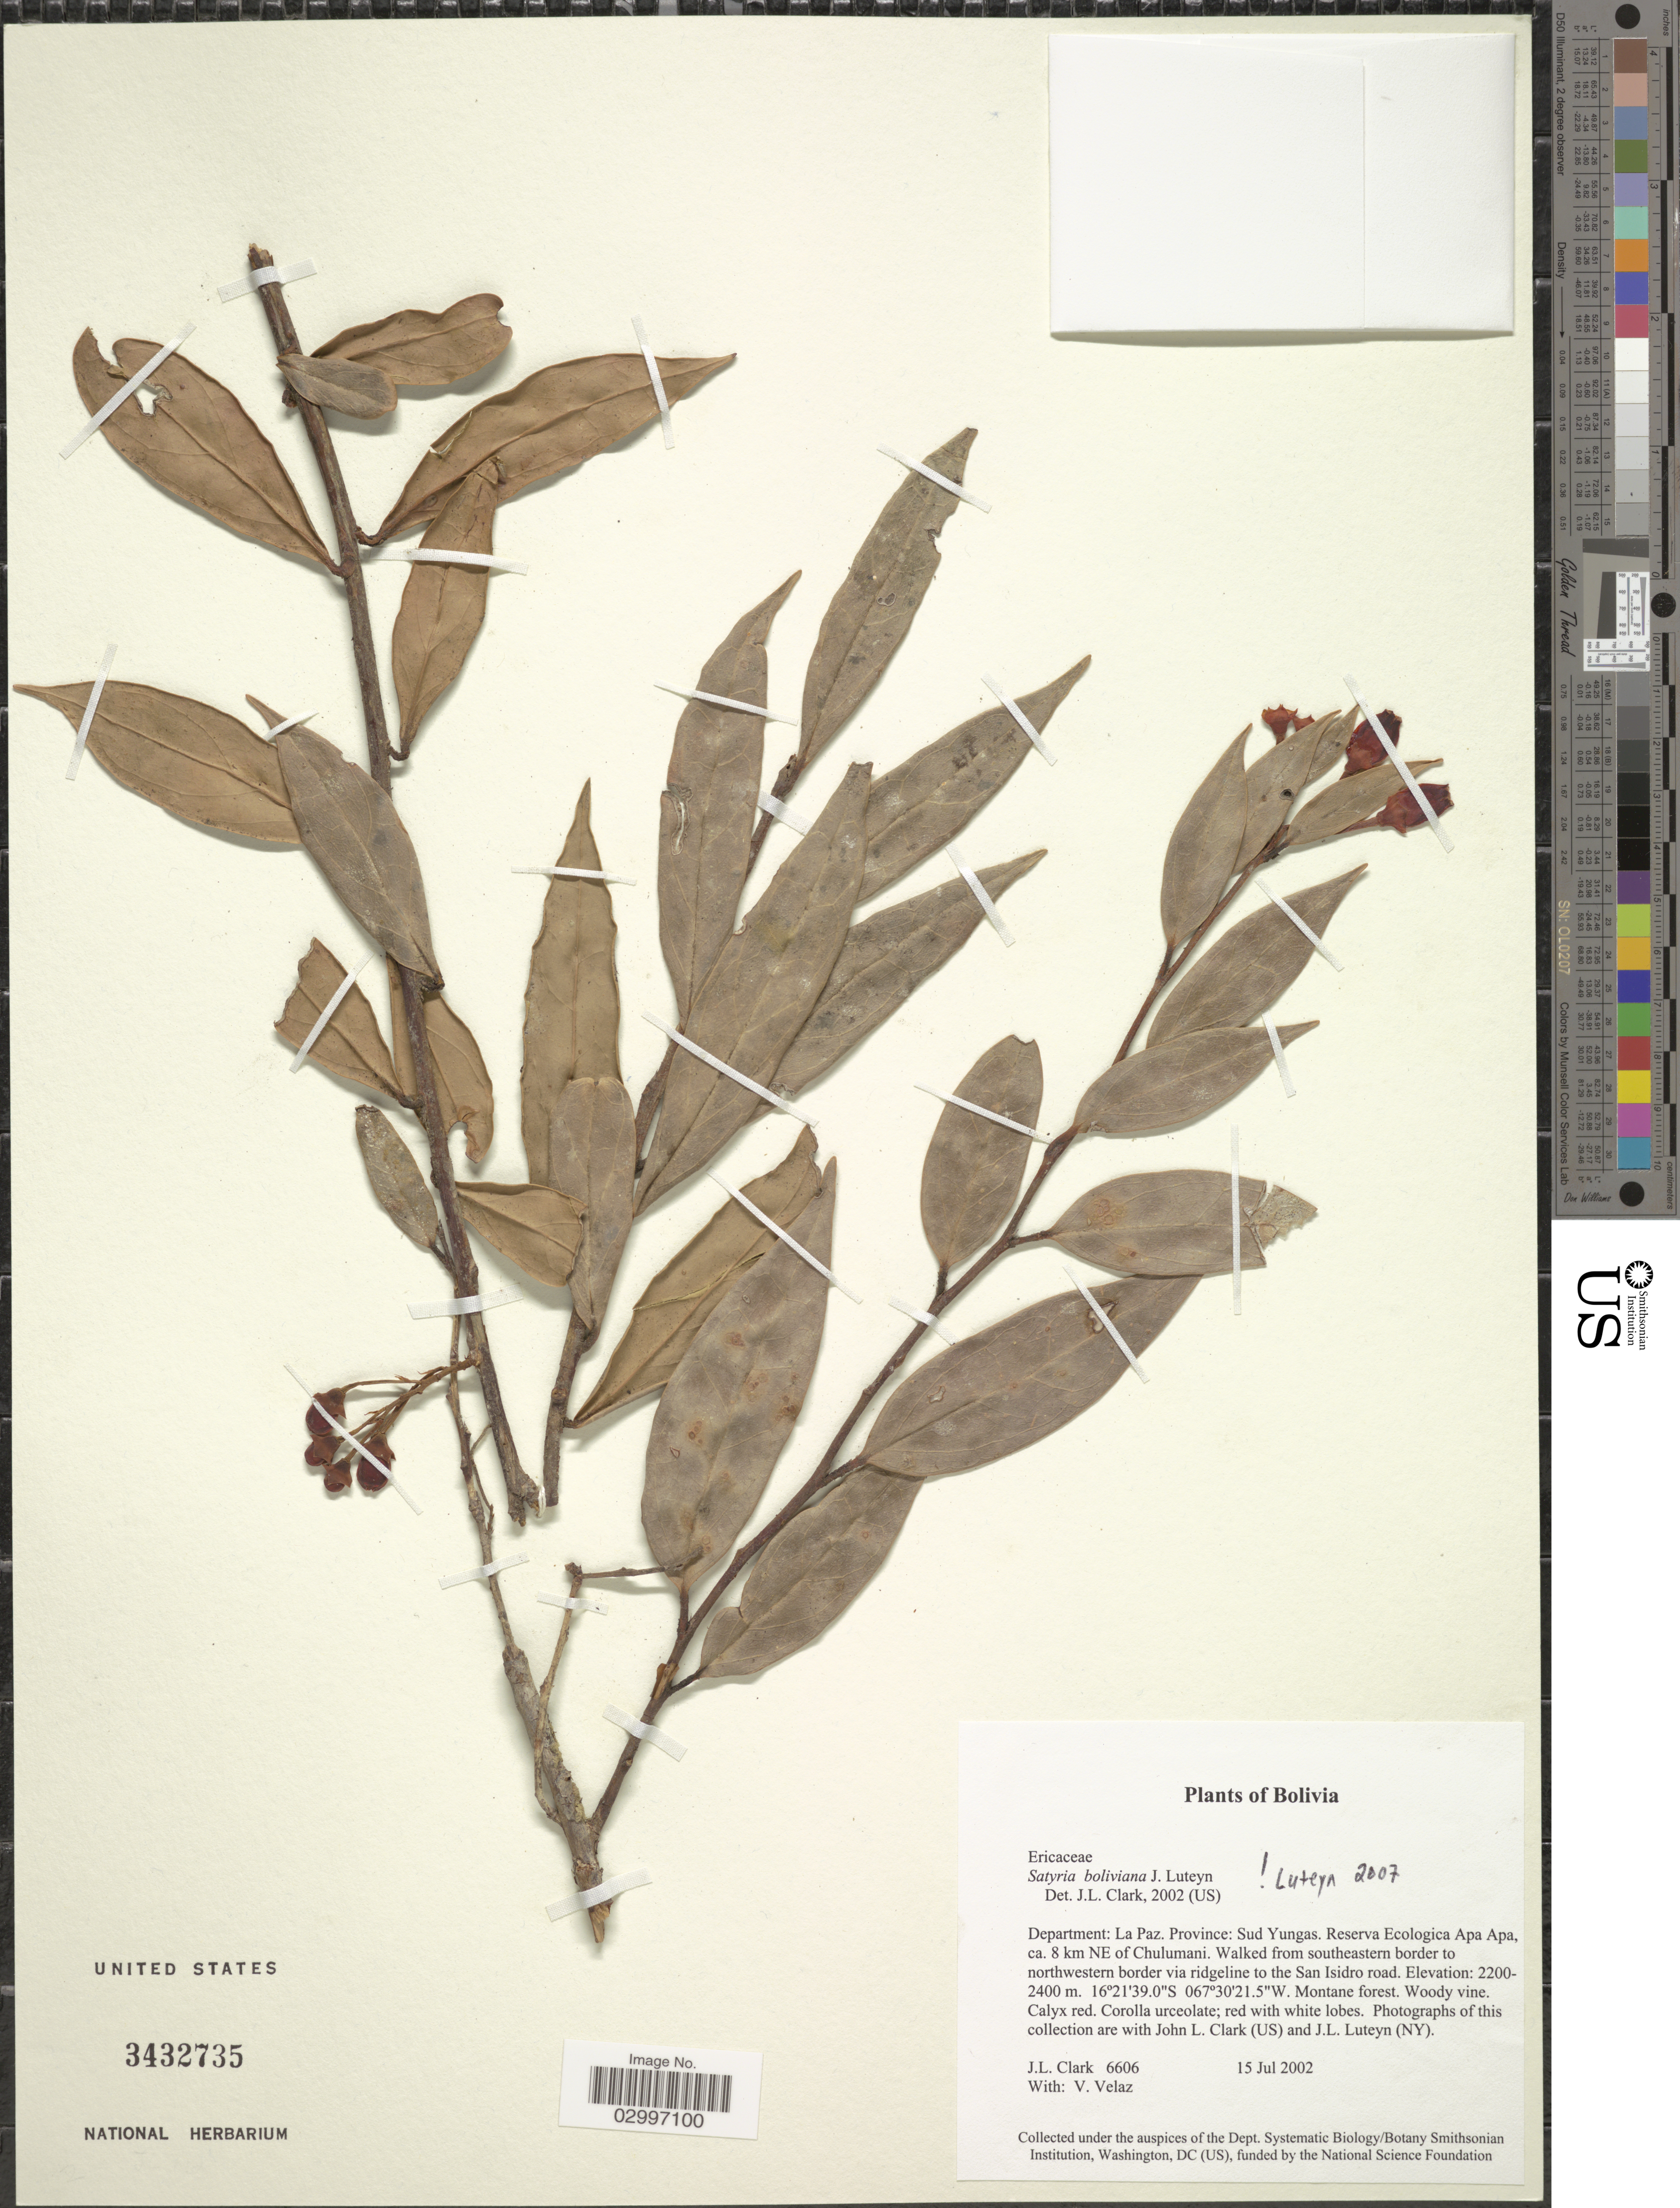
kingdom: Plantae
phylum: Tracheophyta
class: Magnoliopsida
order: Ericales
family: Ericaceae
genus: Satyria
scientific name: Satyria boliviana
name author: Luteyn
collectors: J. L. Clark & V. Velaz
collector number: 6606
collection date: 2002-07-15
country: Bolivia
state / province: La Paz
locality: Department: La Paz. Province: Sud Yungas, Reserva Ecologica Apa Apa, ca. 8 km NE of Chulumani, Walked from southeastern border to northwestern border via ridgeline to the San Isidro road.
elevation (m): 2200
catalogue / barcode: US 3432735